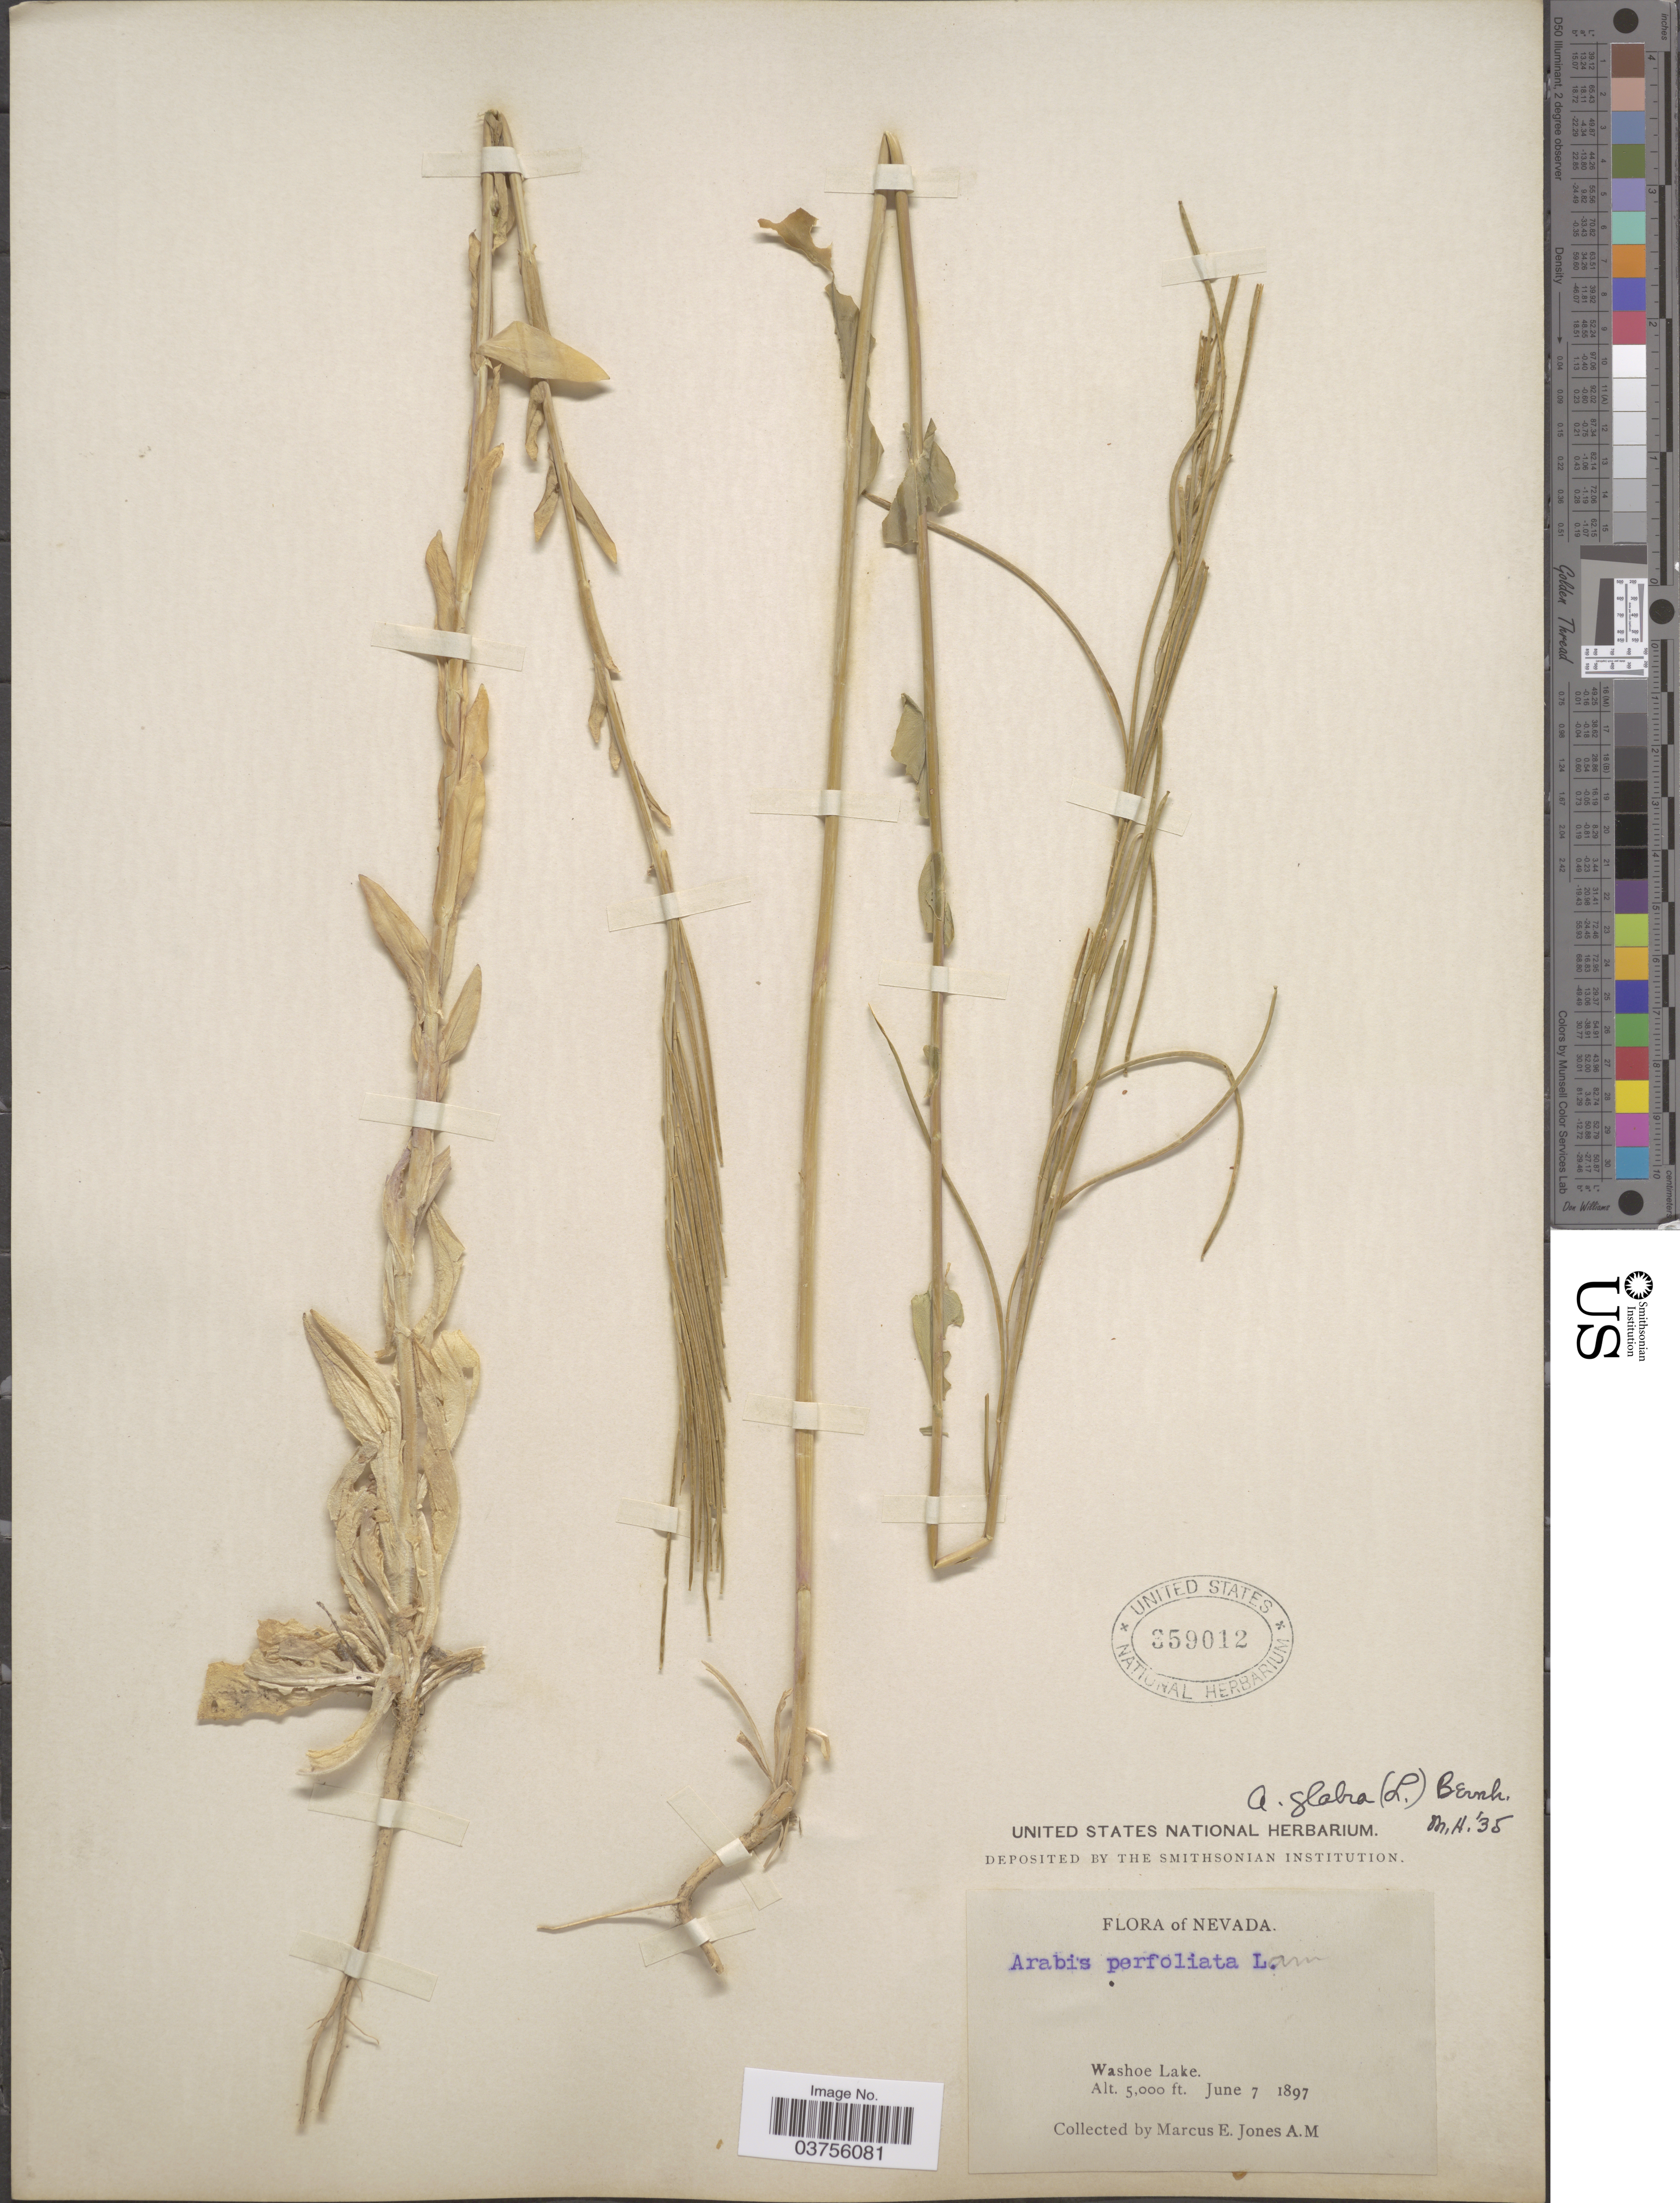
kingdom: Plantae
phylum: Tracheophyta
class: Magnoliopsida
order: Brassicales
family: Brassicaceae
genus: Turritis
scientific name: Turritis glabra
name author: L.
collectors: M. E. Jones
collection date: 1897-06-07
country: United States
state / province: Nevada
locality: Washoe Lake.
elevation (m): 1524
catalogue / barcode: US 359012